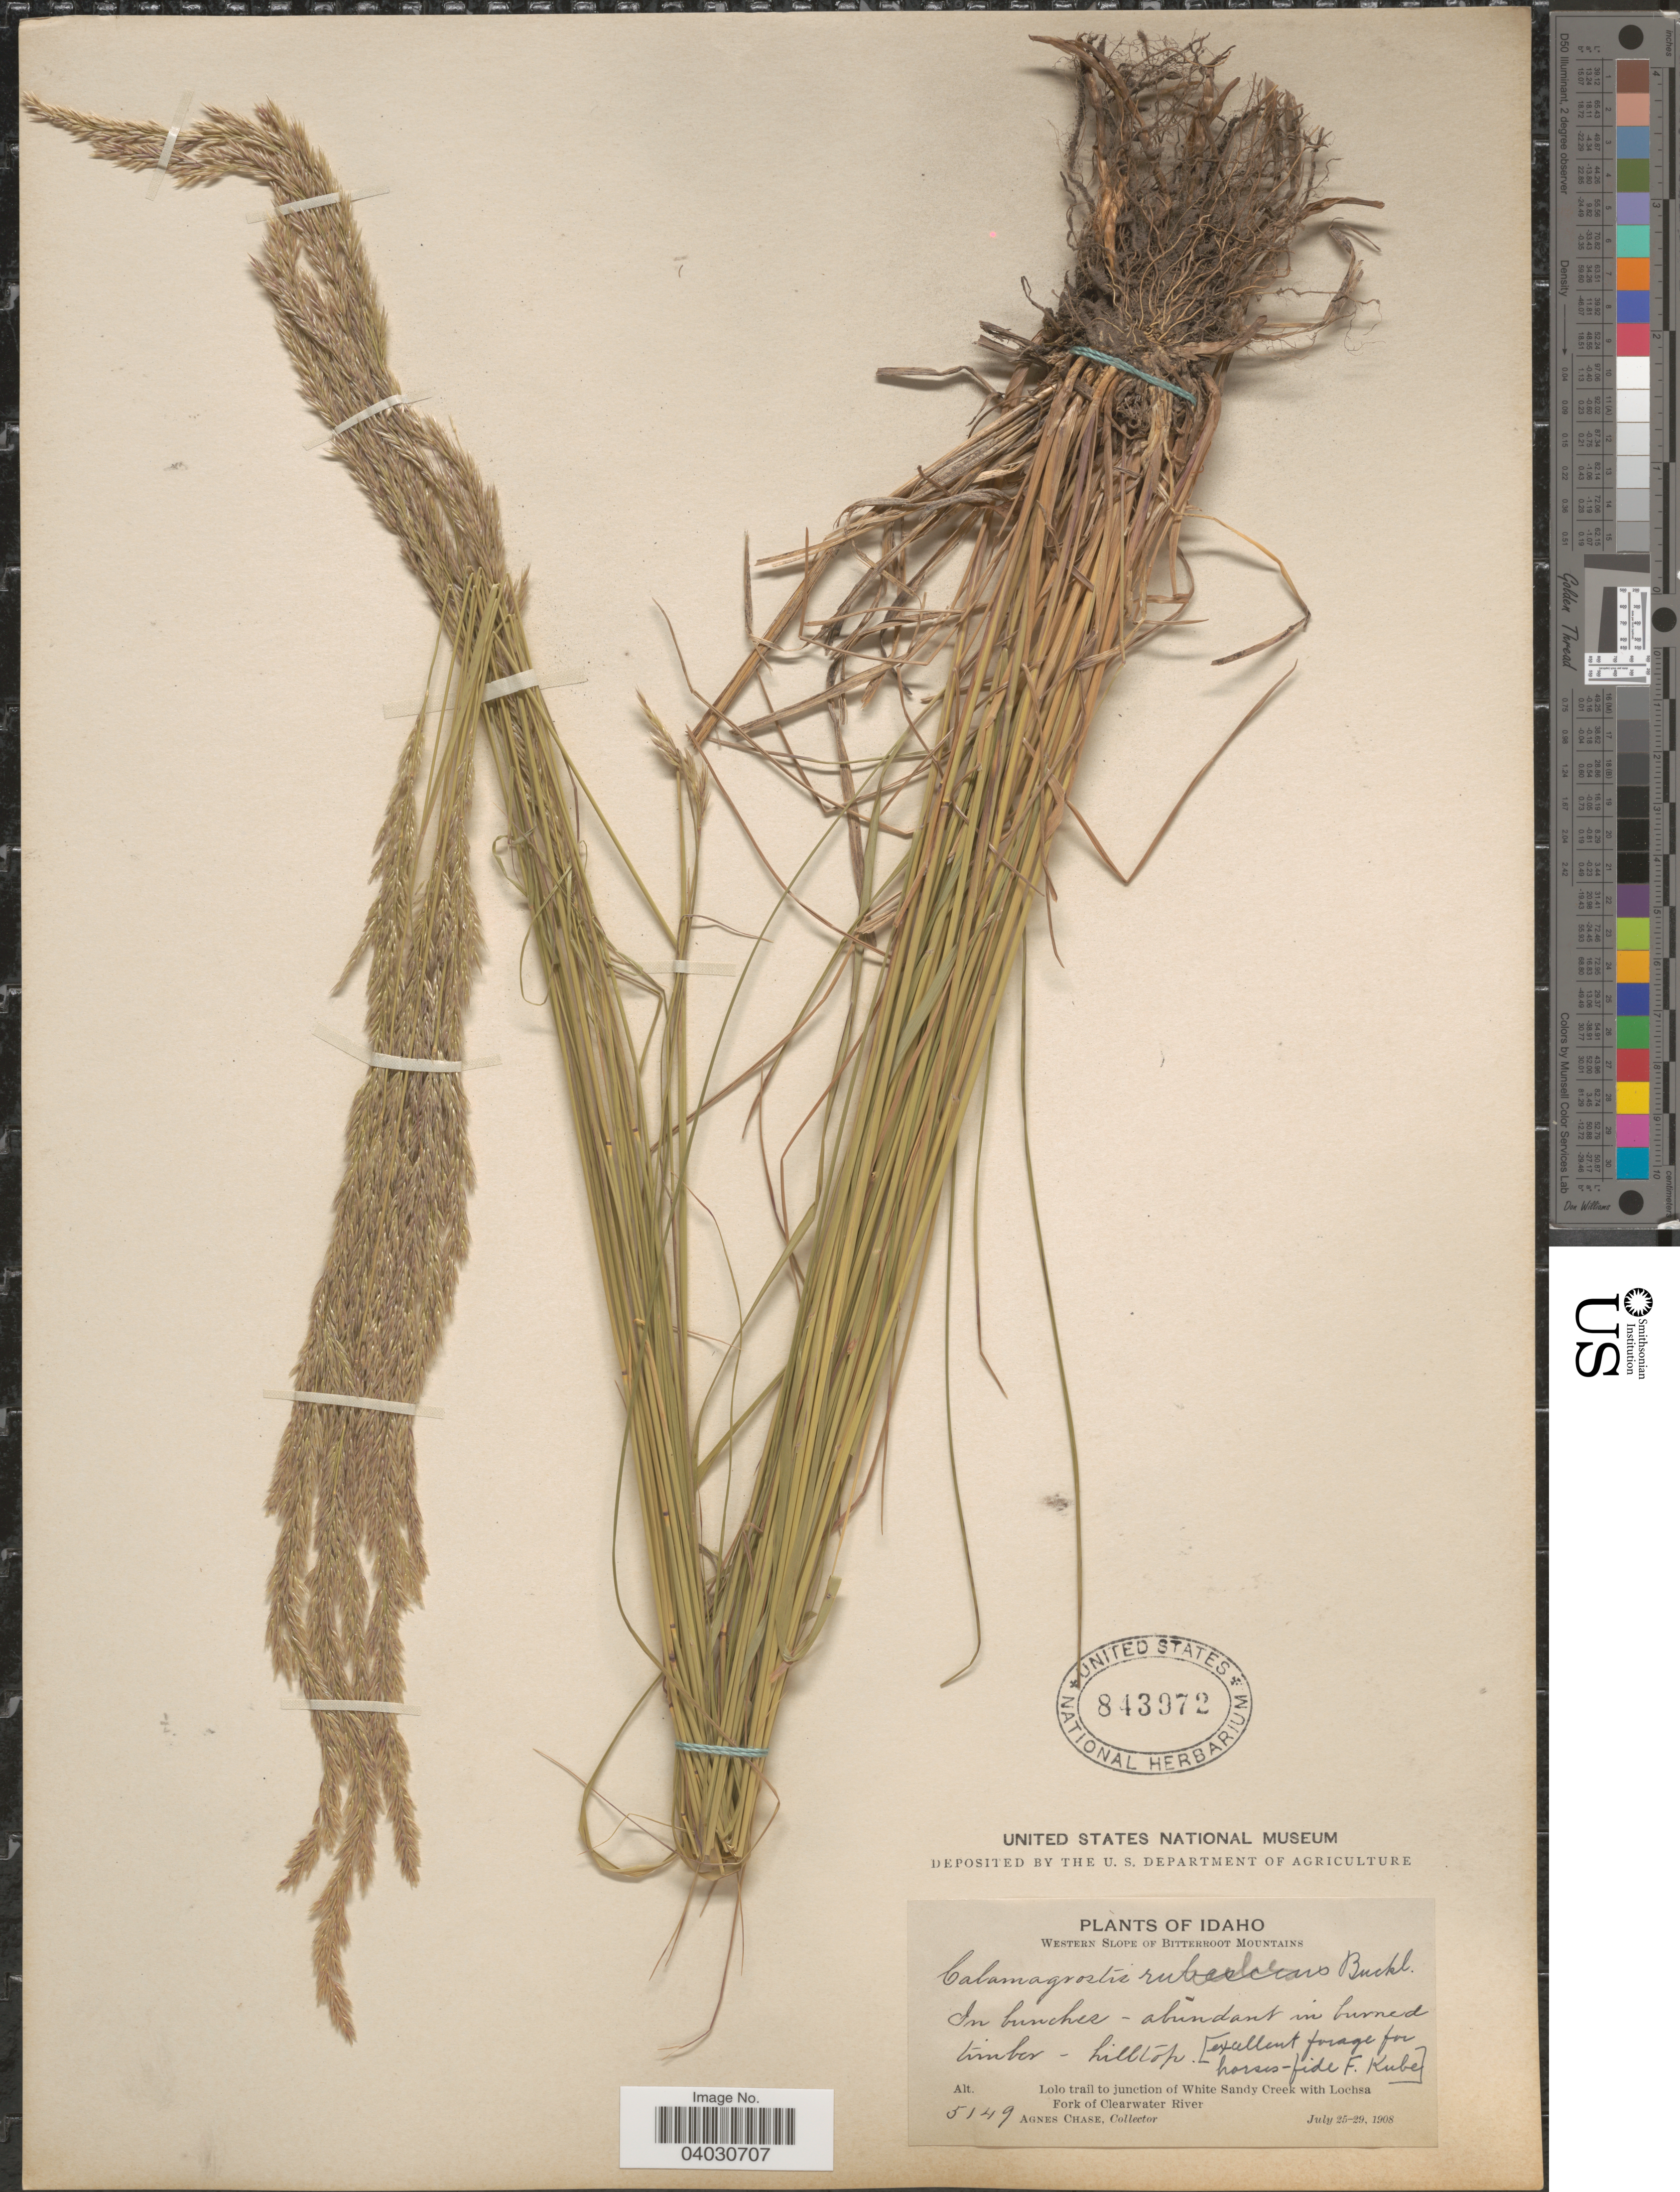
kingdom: Plantae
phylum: Tracheophyta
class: Liliopsida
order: Poales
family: Poaceae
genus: Calamagrostis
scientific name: Calamagrostis rubescens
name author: Buckley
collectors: A. Chase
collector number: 5149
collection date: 1908-07-25/1908-07-29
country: United States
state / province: Idaho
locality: Western Slope of Bitterroot Mountains. Lolo trail to junction of White Sandy Creek with Lochsa Fork of Clearwater River.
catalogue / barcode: US 843972